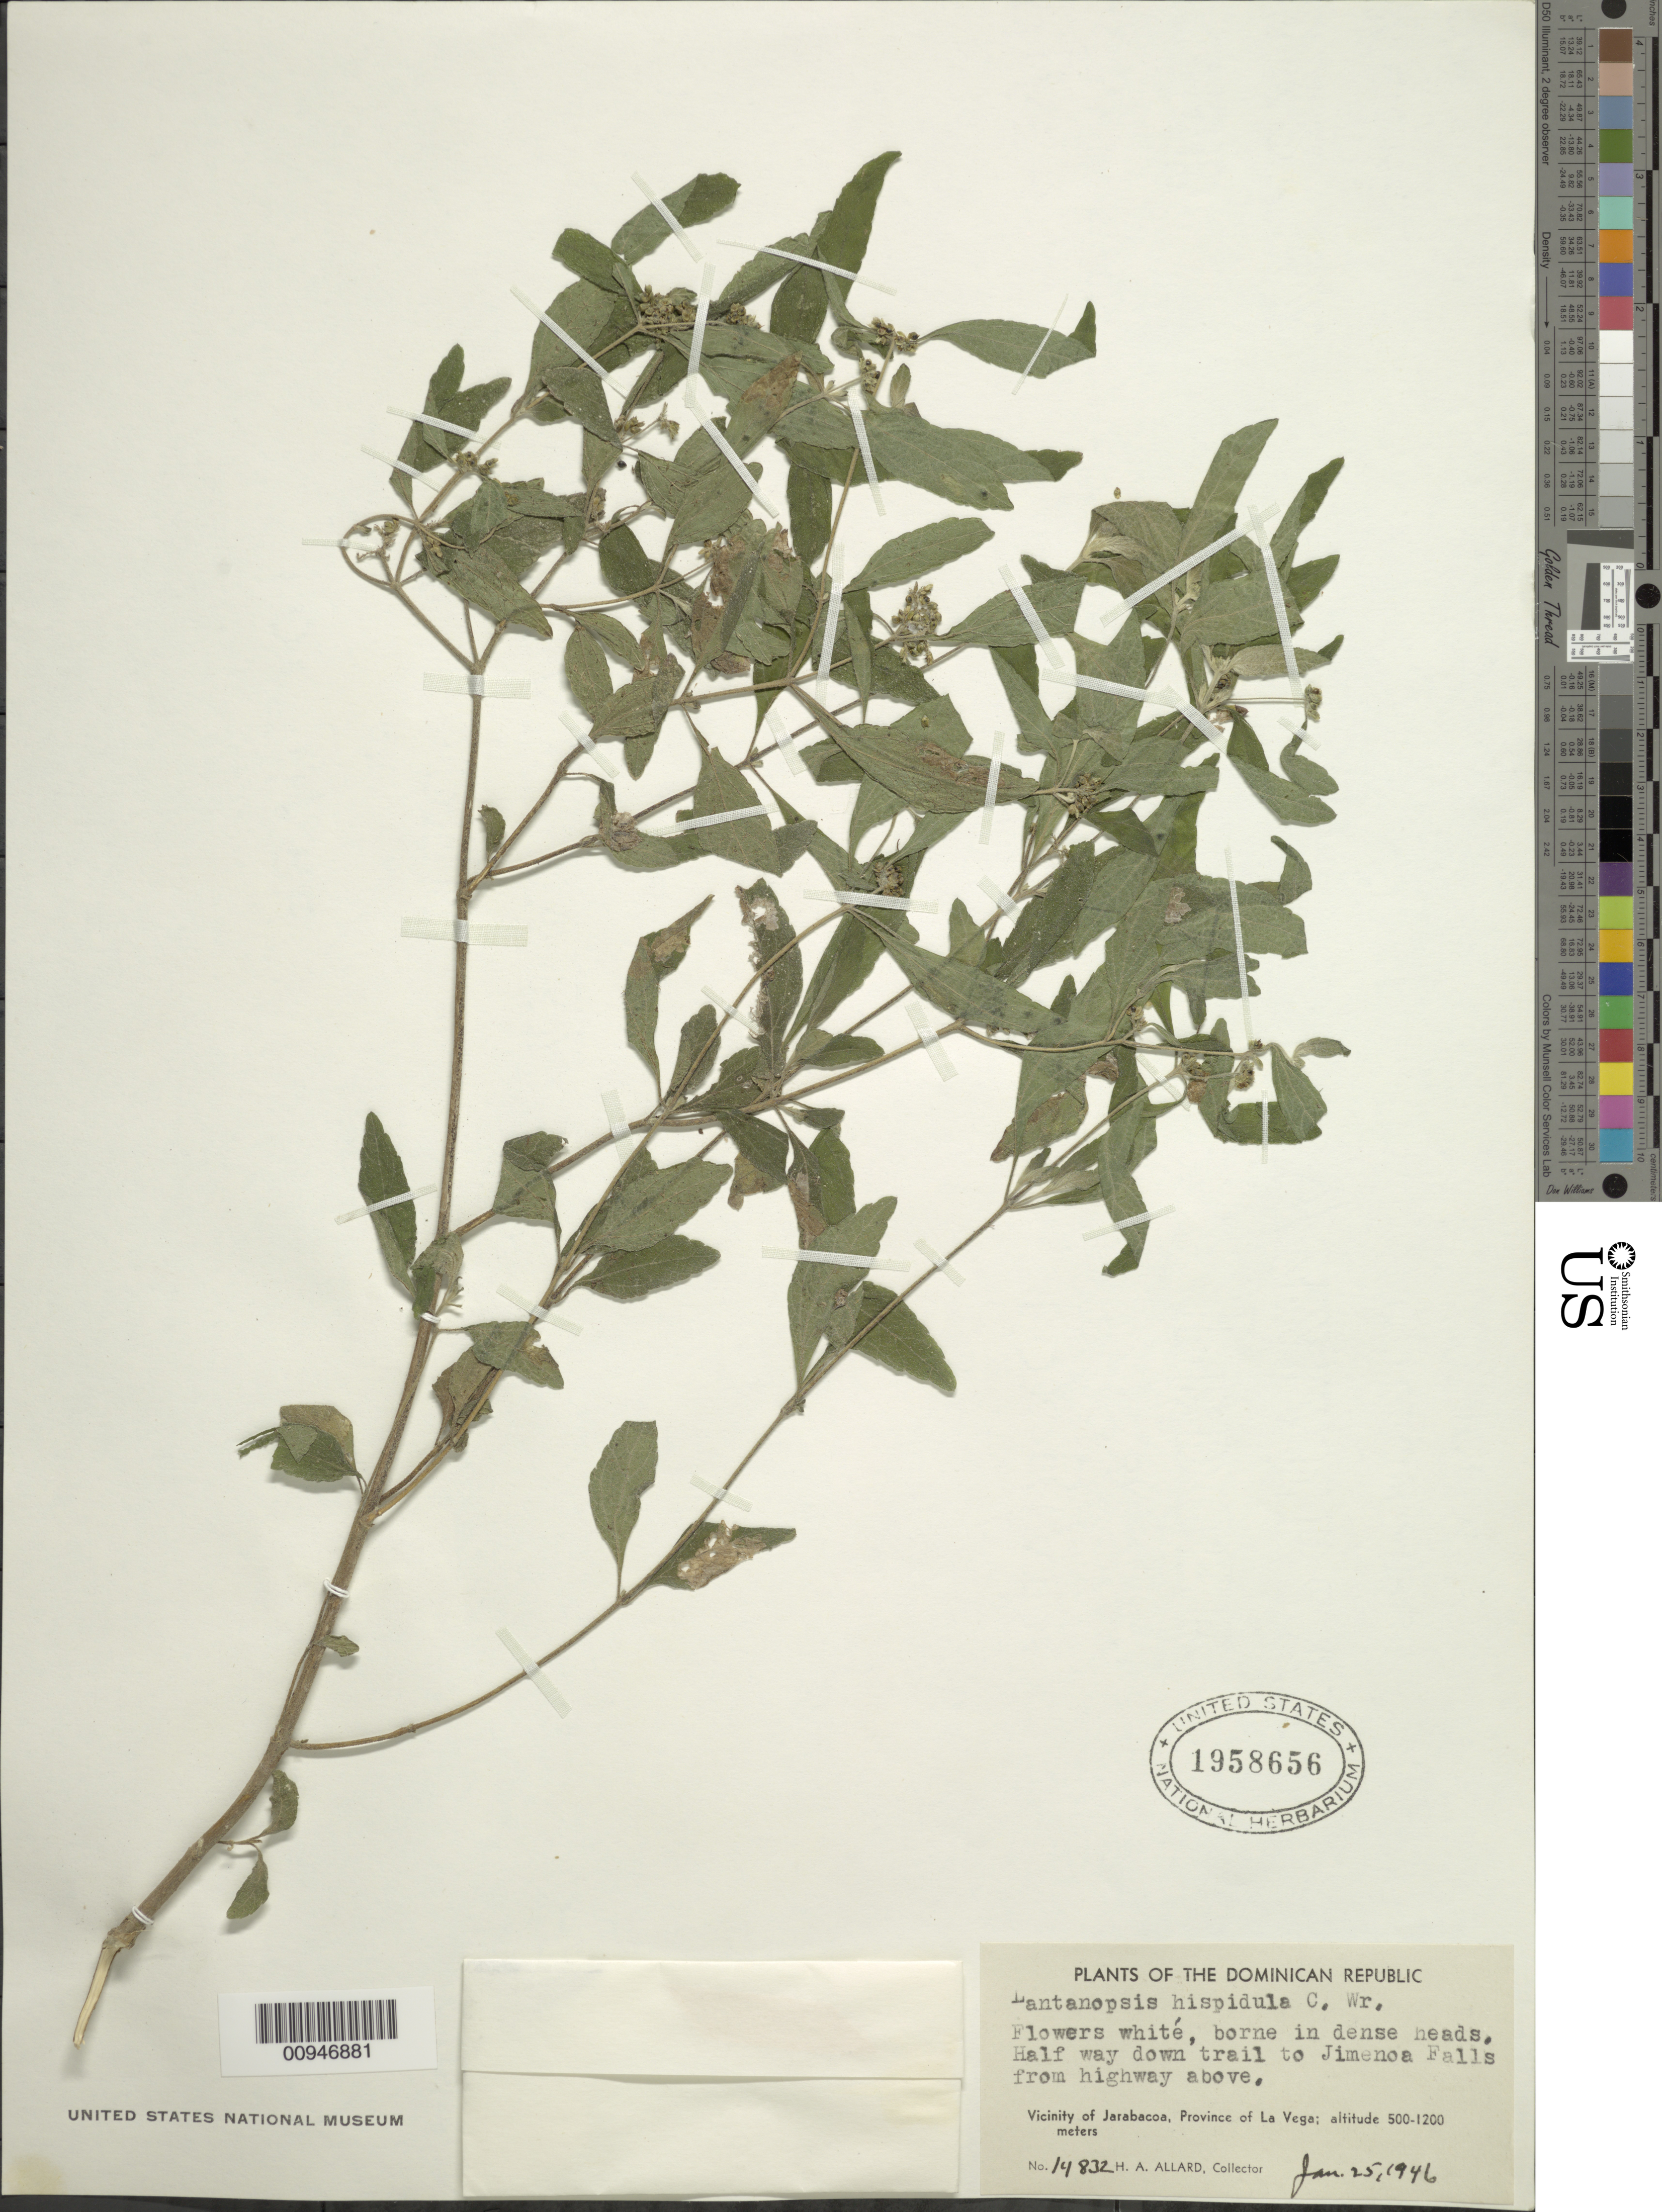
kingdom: Plantae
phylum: Tracheophyta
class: Magnoliopsida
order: Asterales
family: Asteraceae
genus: Lantanopsis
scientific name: Lantanopsis hispidula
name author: C. Wright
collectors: H. A. Allard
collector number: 14832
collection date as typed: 25 Jan 1946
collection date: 1946-01-25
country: Dominican Republic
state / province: La Vega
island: Hispaniola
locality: Vicinity of Jarabacoa, half way down trail to Jimenoa Falls from highway above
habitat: Along trail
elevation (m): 500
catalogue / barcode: US 1958656